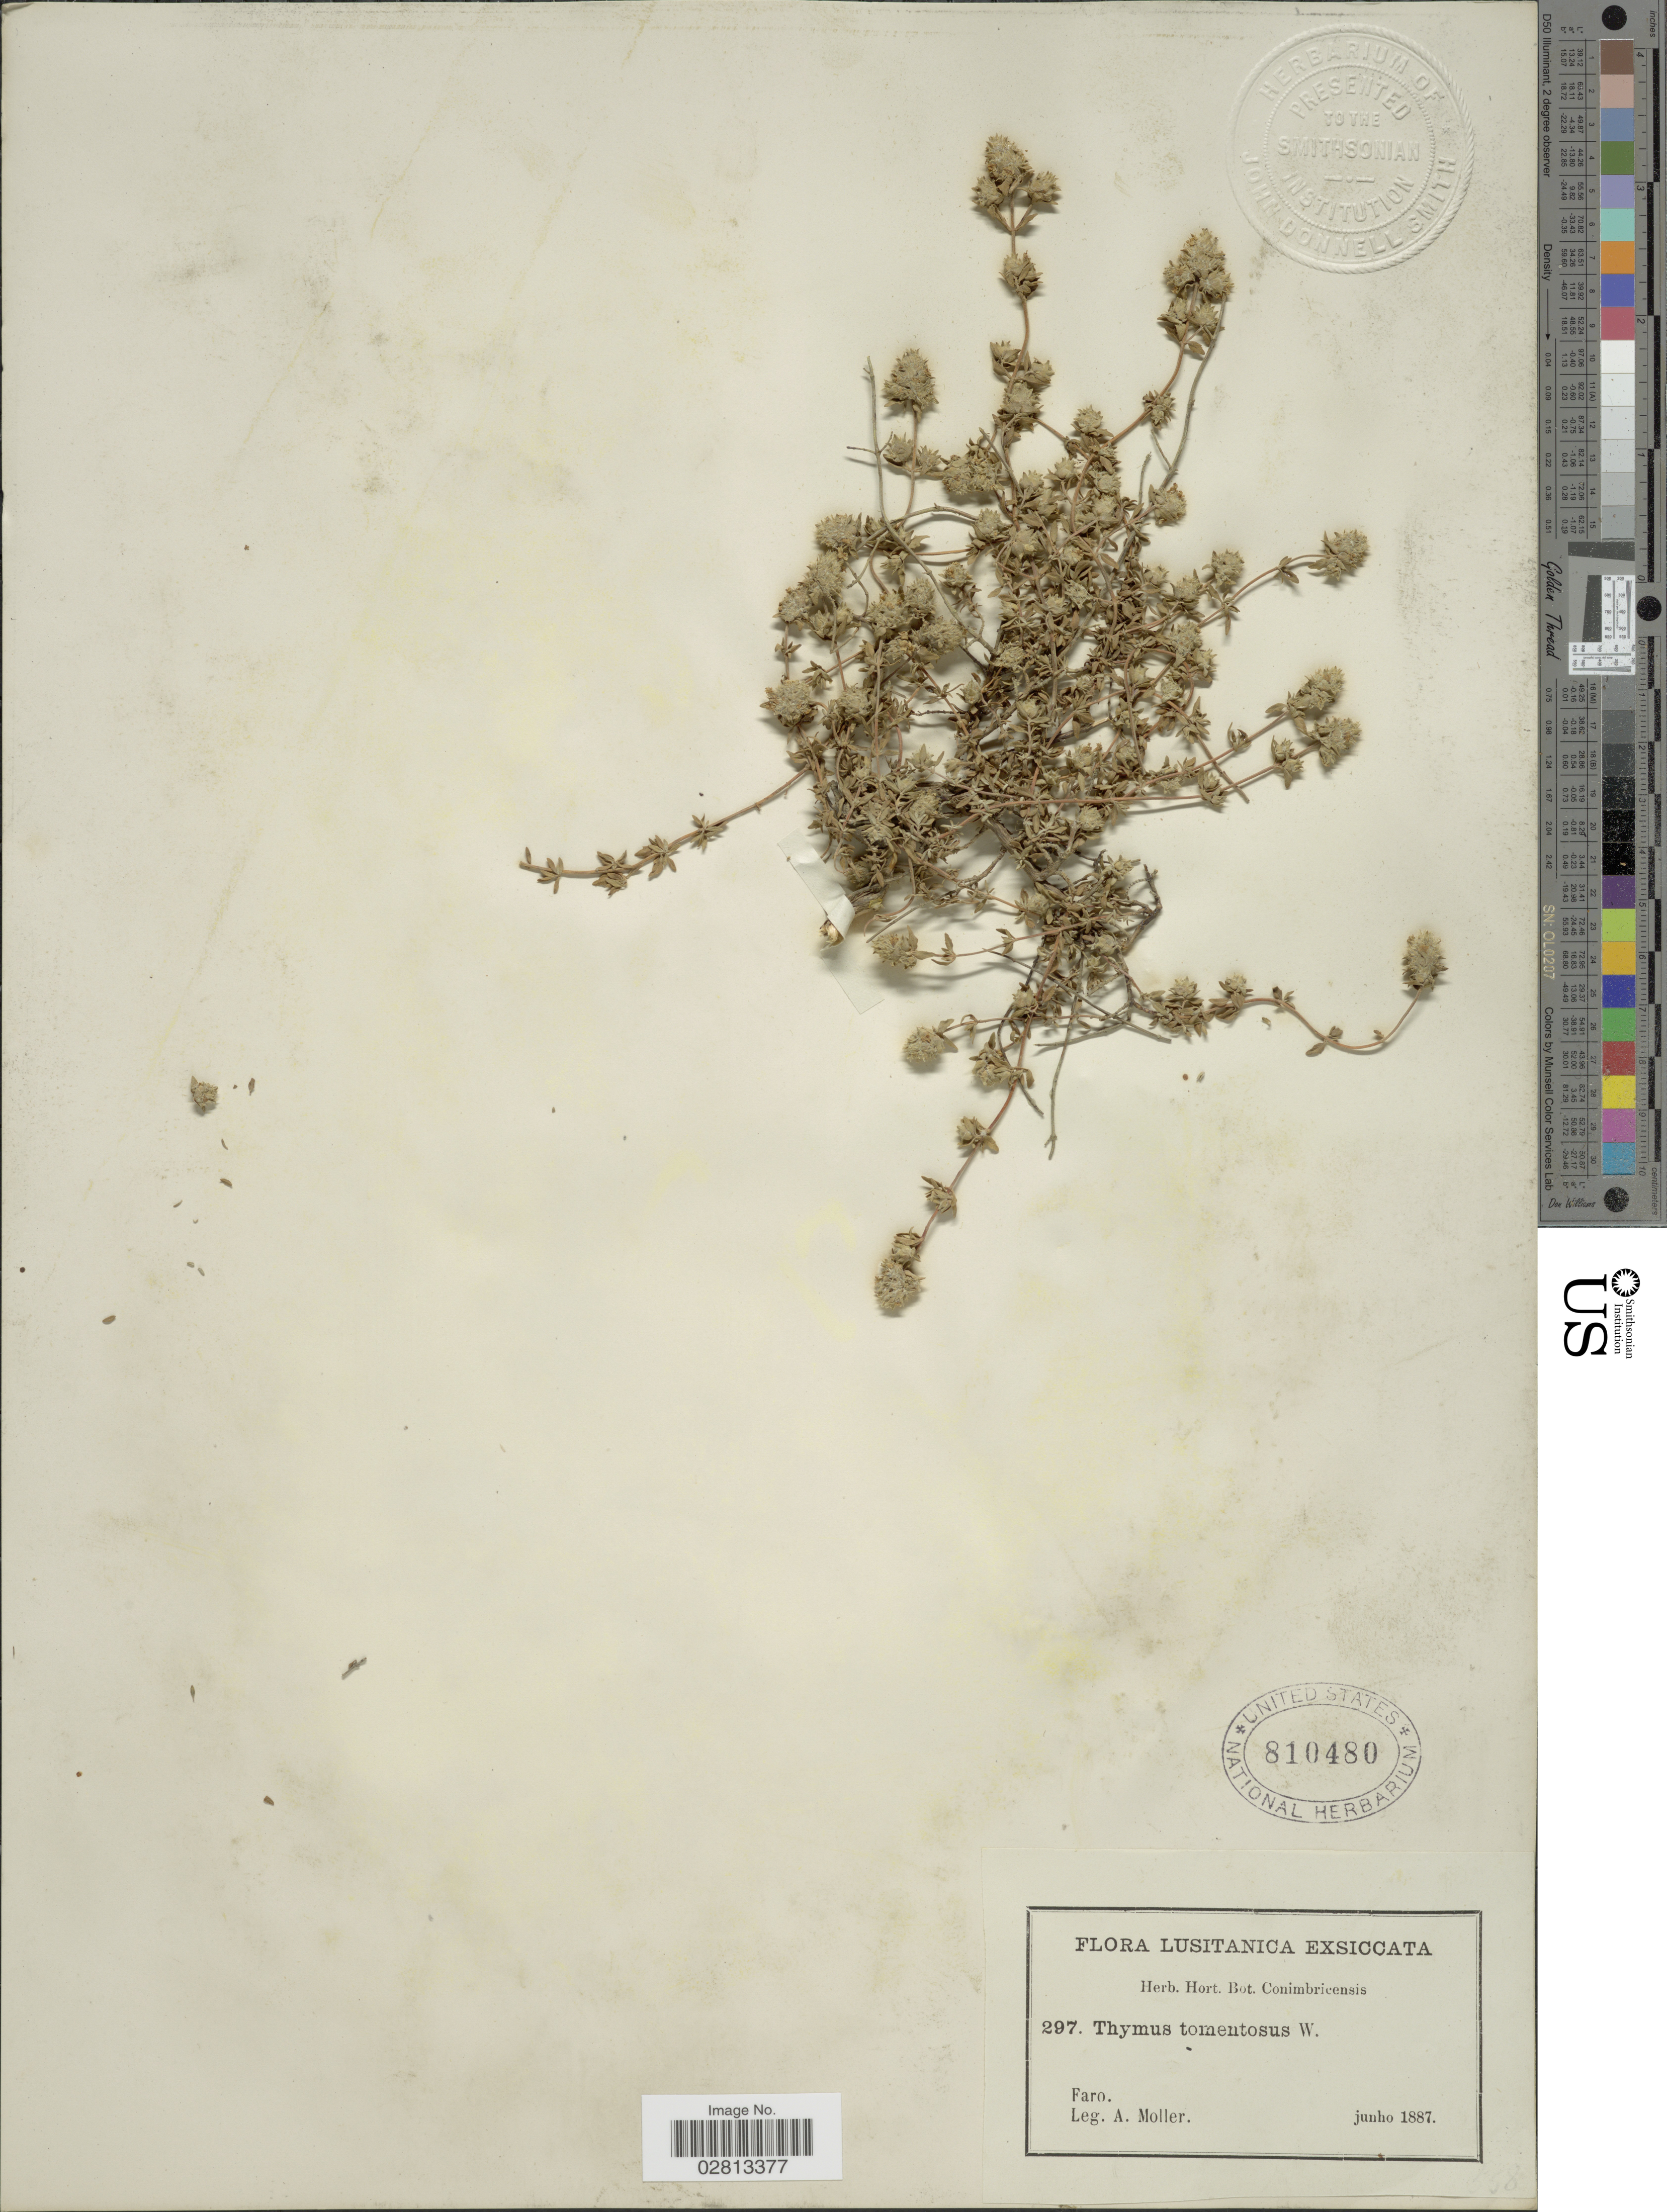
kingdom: Plantae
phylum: Tracheophyta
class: Magnoliopsida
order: Lamiales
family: Lamiaceae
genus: Thymus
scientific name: Thymus tomentosus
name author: Willd.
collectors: A. Moller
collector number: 297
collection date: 1887-06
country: Portugal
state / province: Faro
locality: Lusitanica. Faro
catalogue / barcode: US 810480